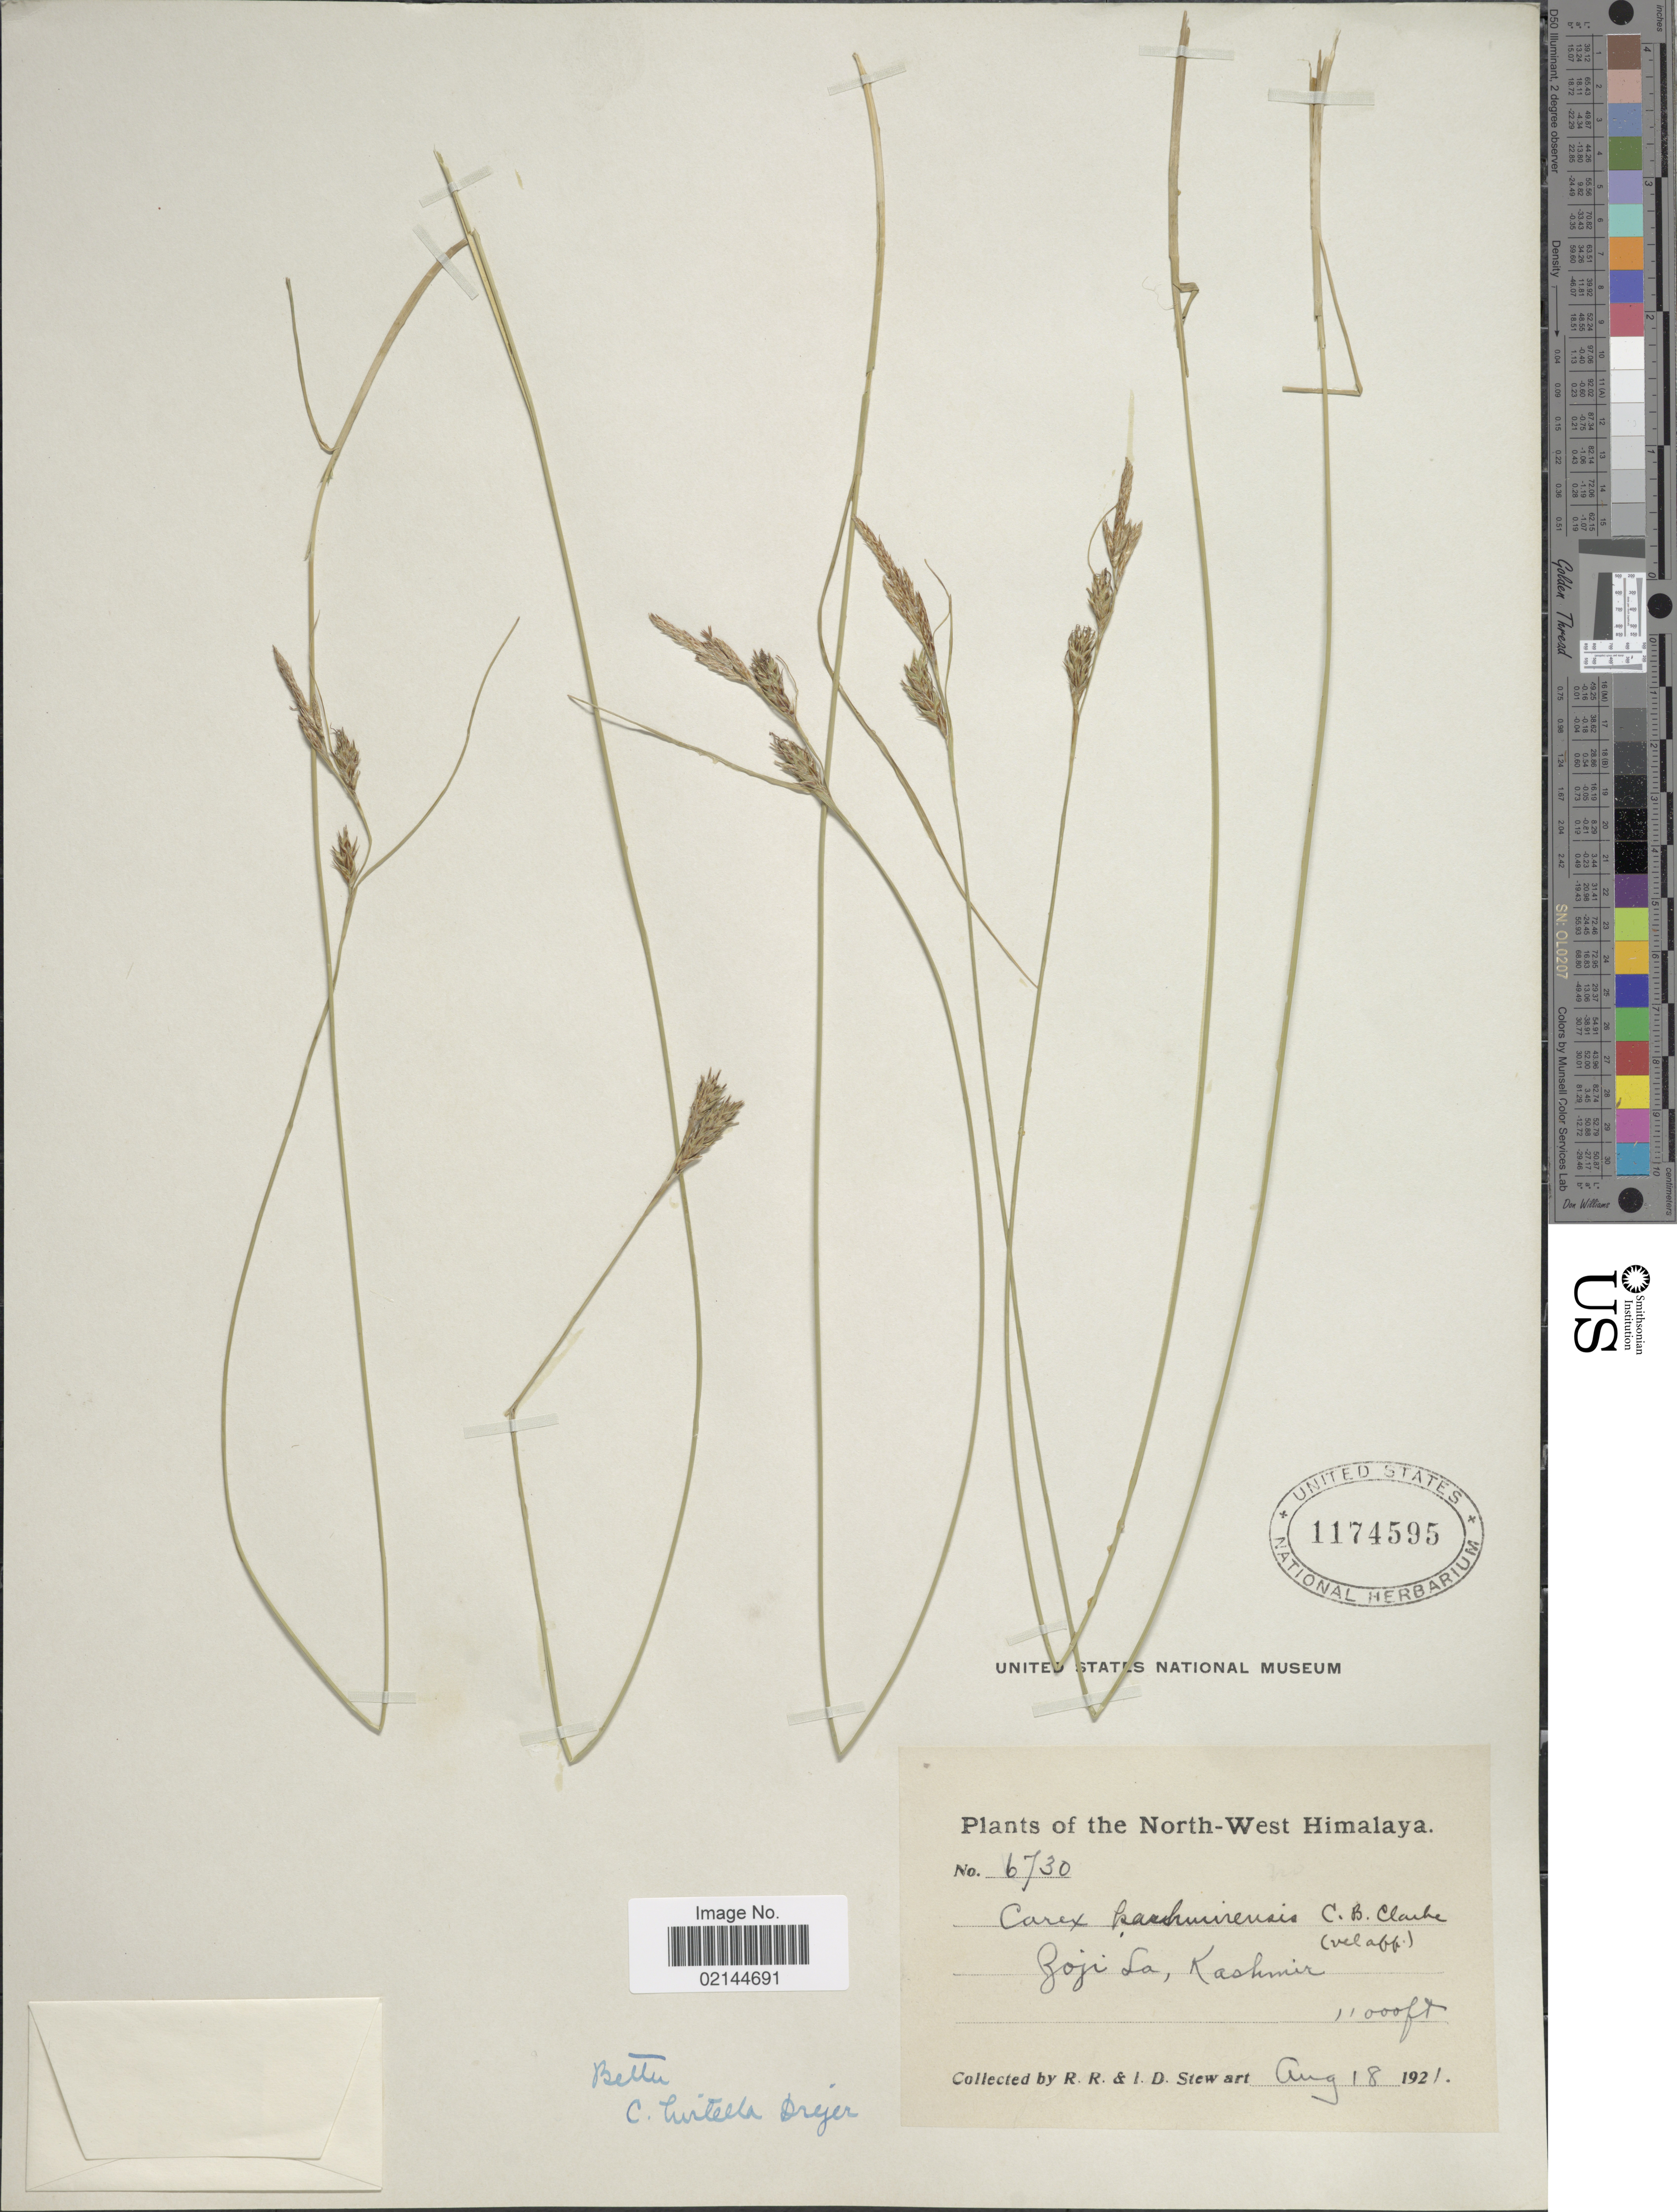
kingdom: Plantae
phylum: Tracheophyta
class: Liliopsida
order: Poales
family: Cyperaceae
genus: Carex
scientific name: Carex plectobasis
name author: V.I. Krecz.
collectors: R. R. Stewart & I. Stewart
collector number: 6730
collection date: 1921-08-18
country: India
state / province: Ladakh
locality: North-West Himalaya. Zoji La, Kashmir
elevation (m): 3353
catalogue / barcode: US 1174595